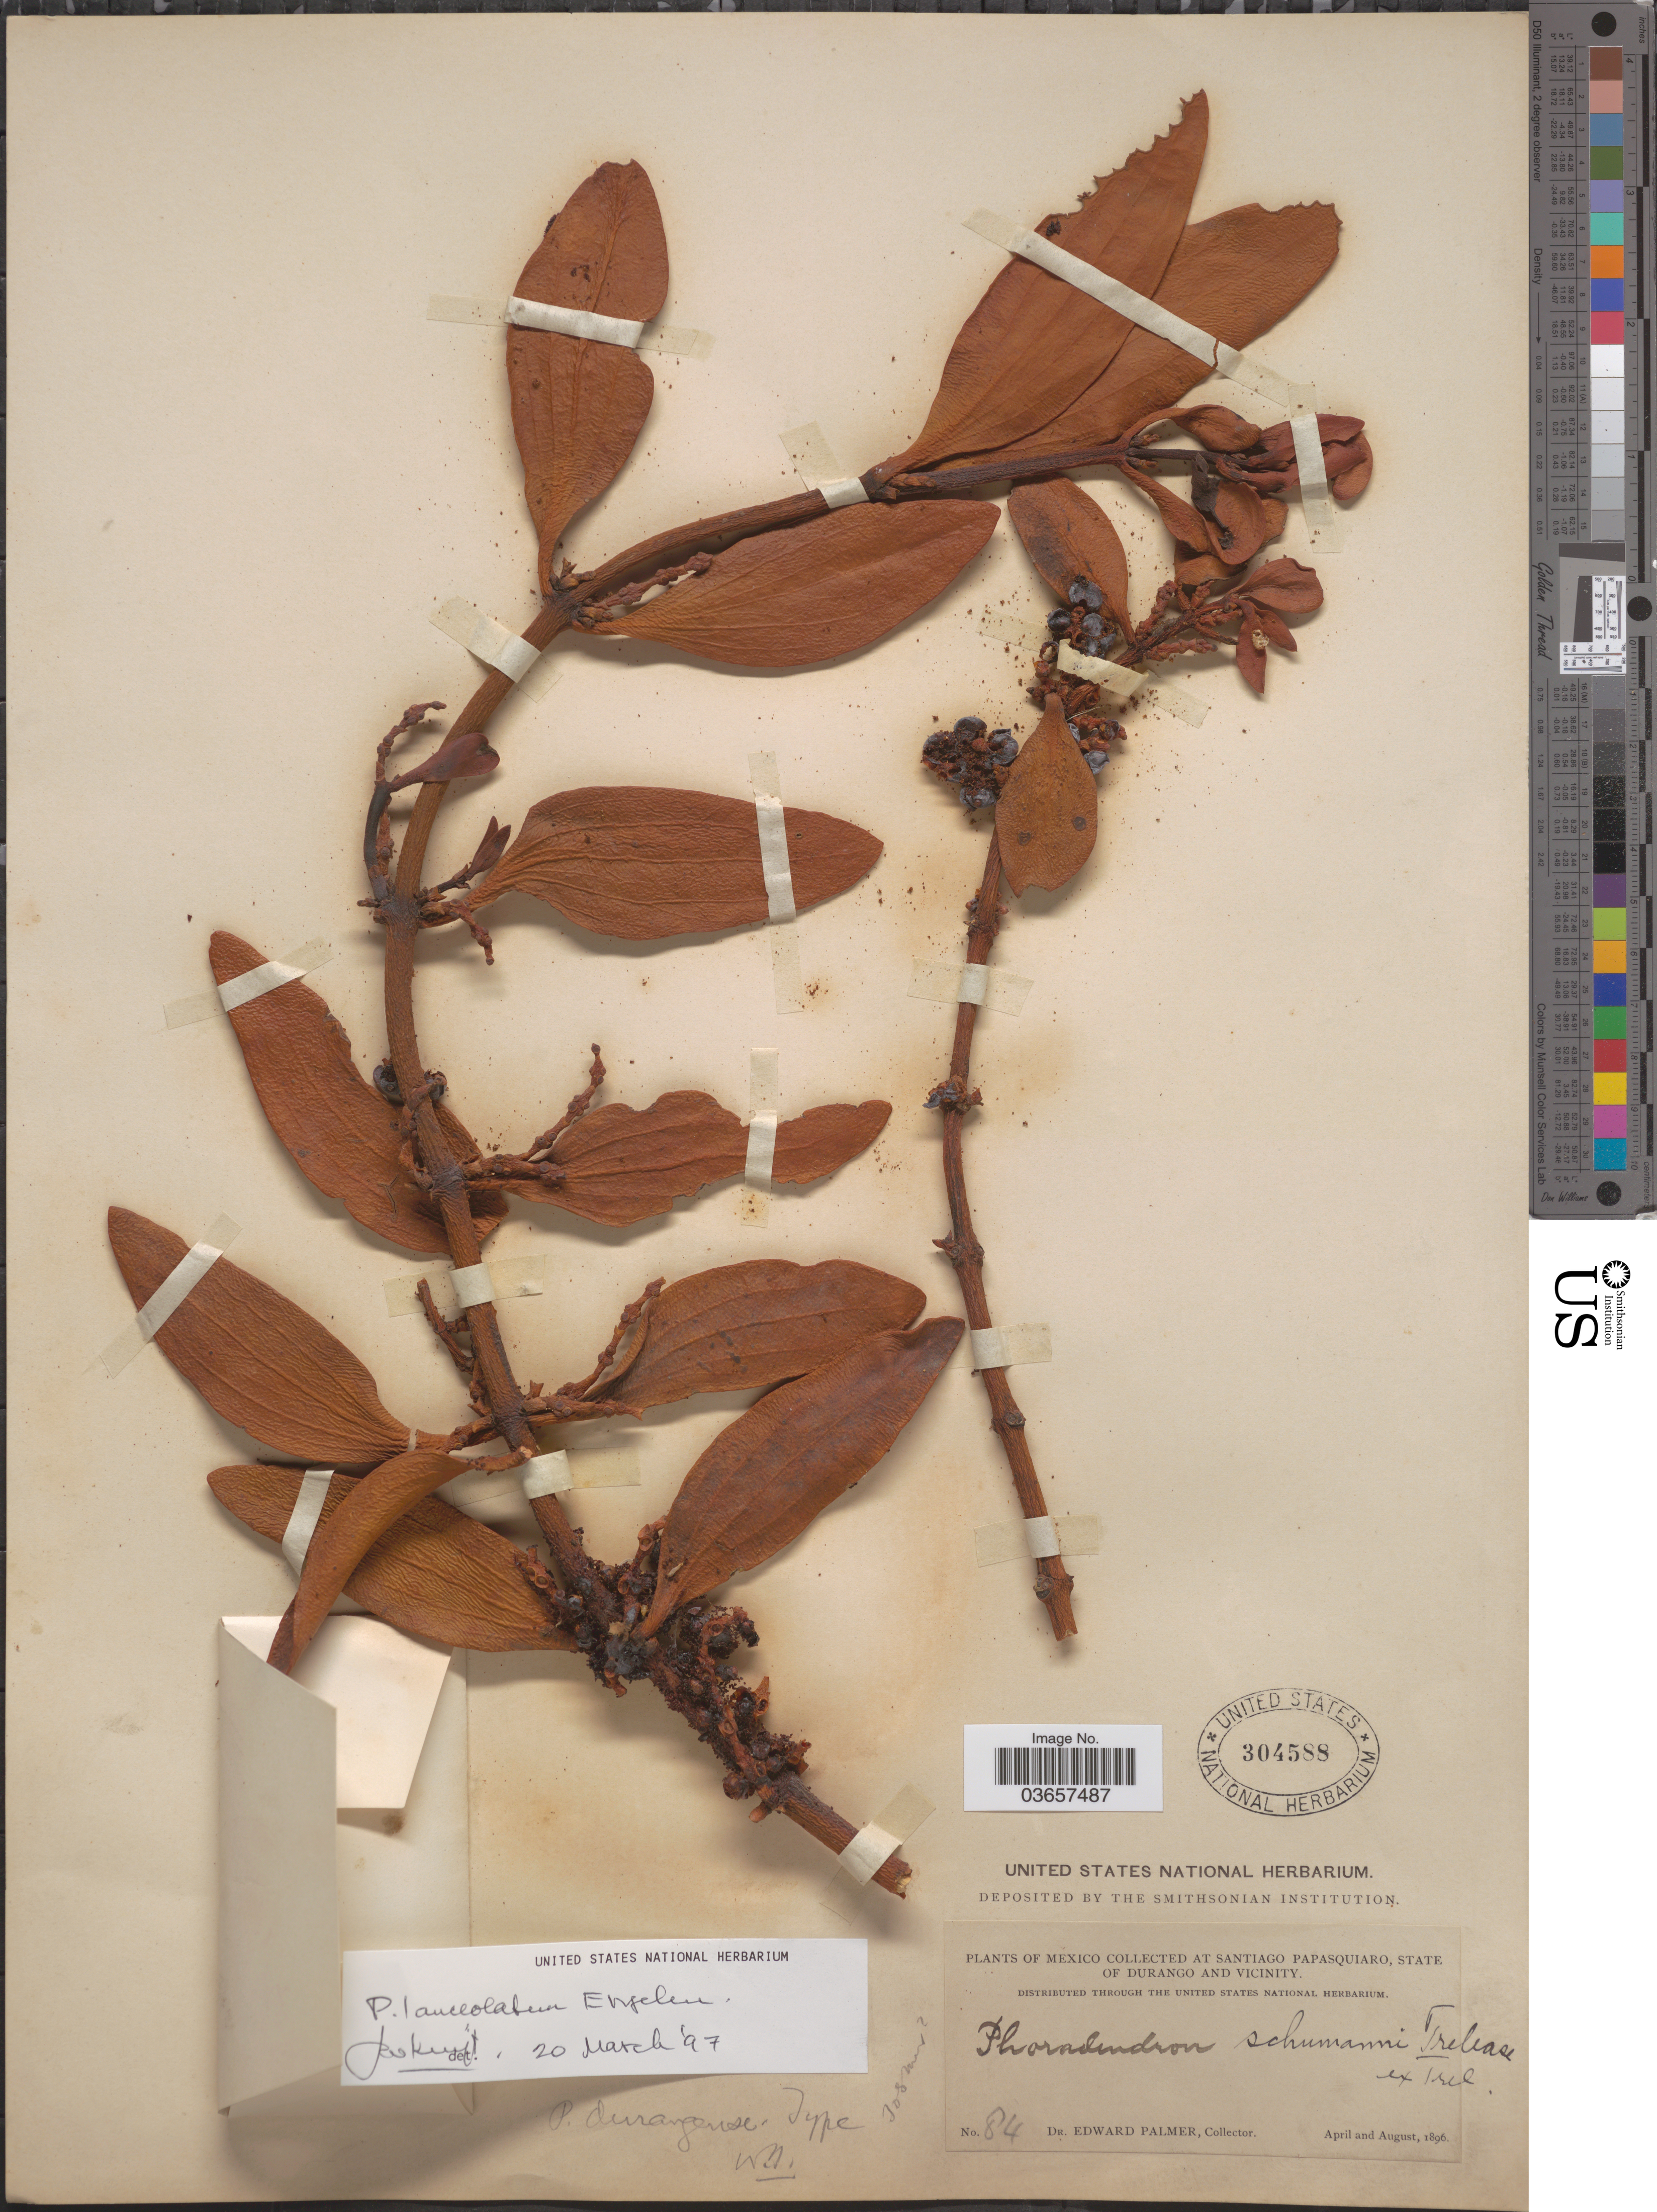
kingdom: Plantae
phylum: Tracheophyta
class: Magnoliopsida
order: Santalales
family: Viscaceae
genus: Phoradendron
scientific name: Phoradendron lanceolatum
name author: Engelm.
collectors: E. Palmer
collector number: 84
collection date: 1896-04/1896-08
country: Mexico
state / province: Durango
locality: Santiago Papasquiaro, State of Durango and vicinity.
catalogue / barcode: US 304588